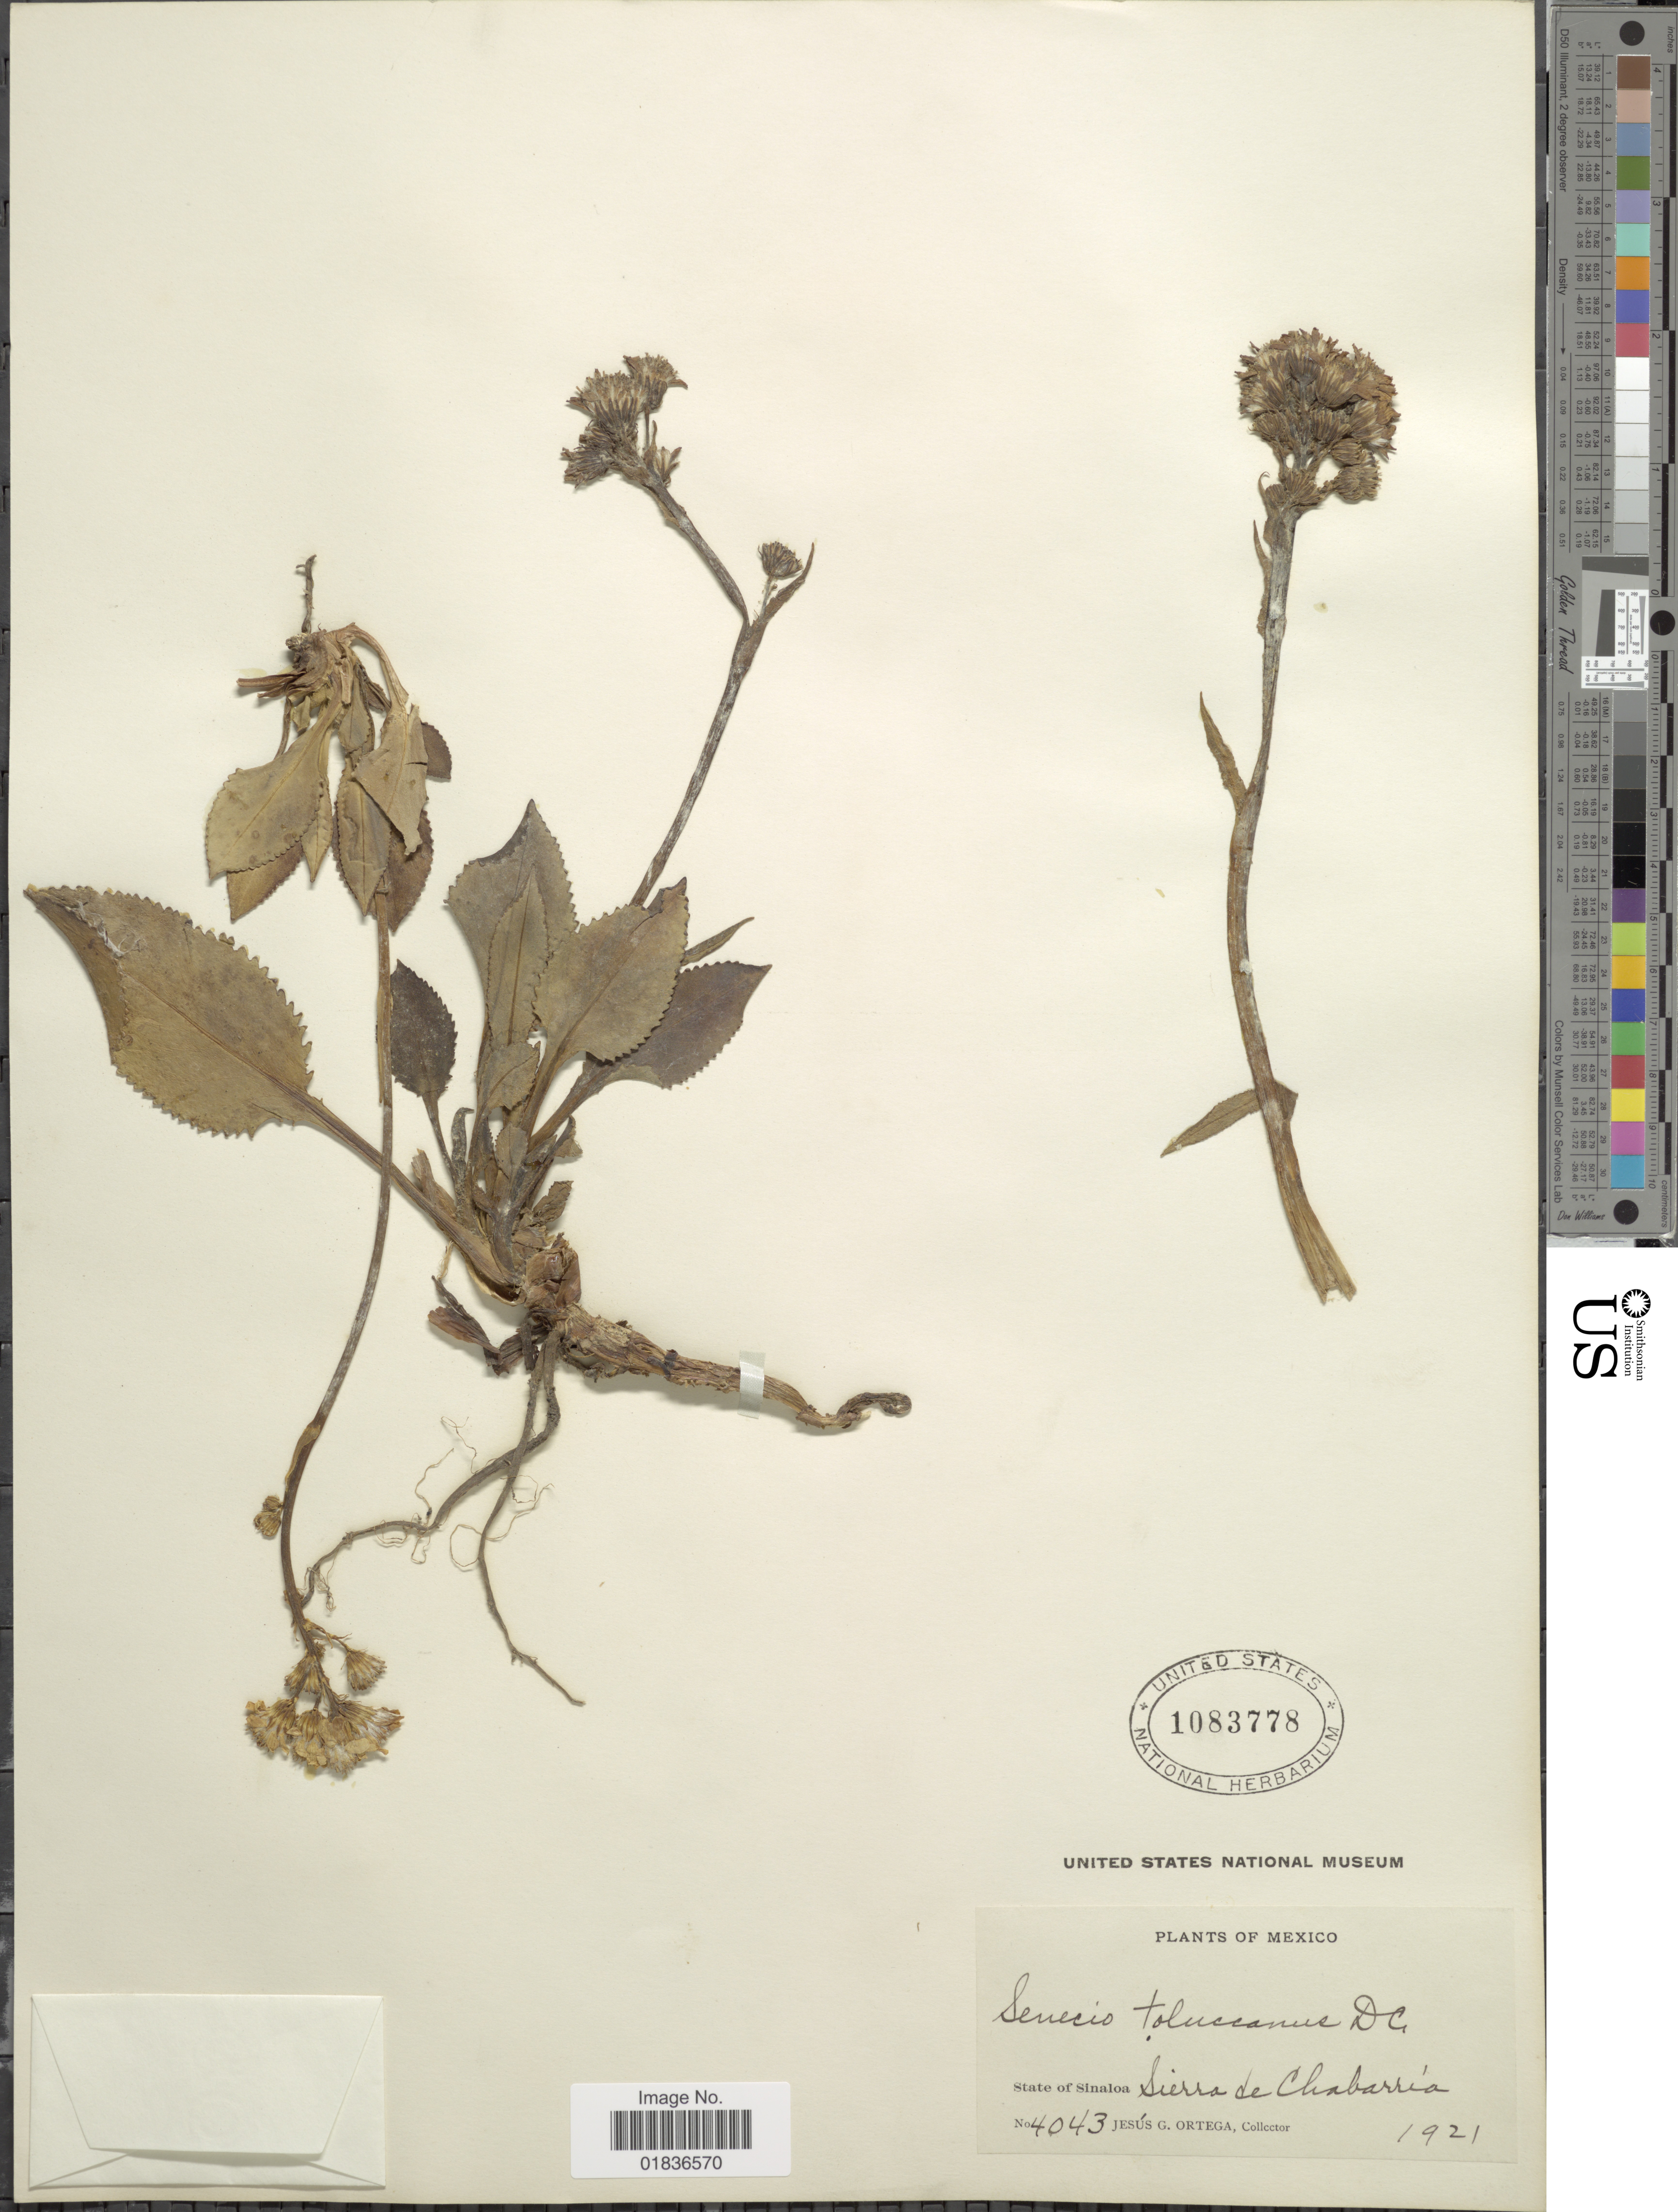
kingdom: Plantae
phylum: Tracheophyta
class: Magnoliopsida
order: Asterales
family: Asteraceae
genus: Senecio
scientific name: Senecio toluccanus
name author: DC.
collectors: J. Ortega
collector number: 4043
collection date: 1921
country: Mexico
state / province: Sinaloa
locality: Sierra de Chabarria.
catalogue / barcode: US 1083778